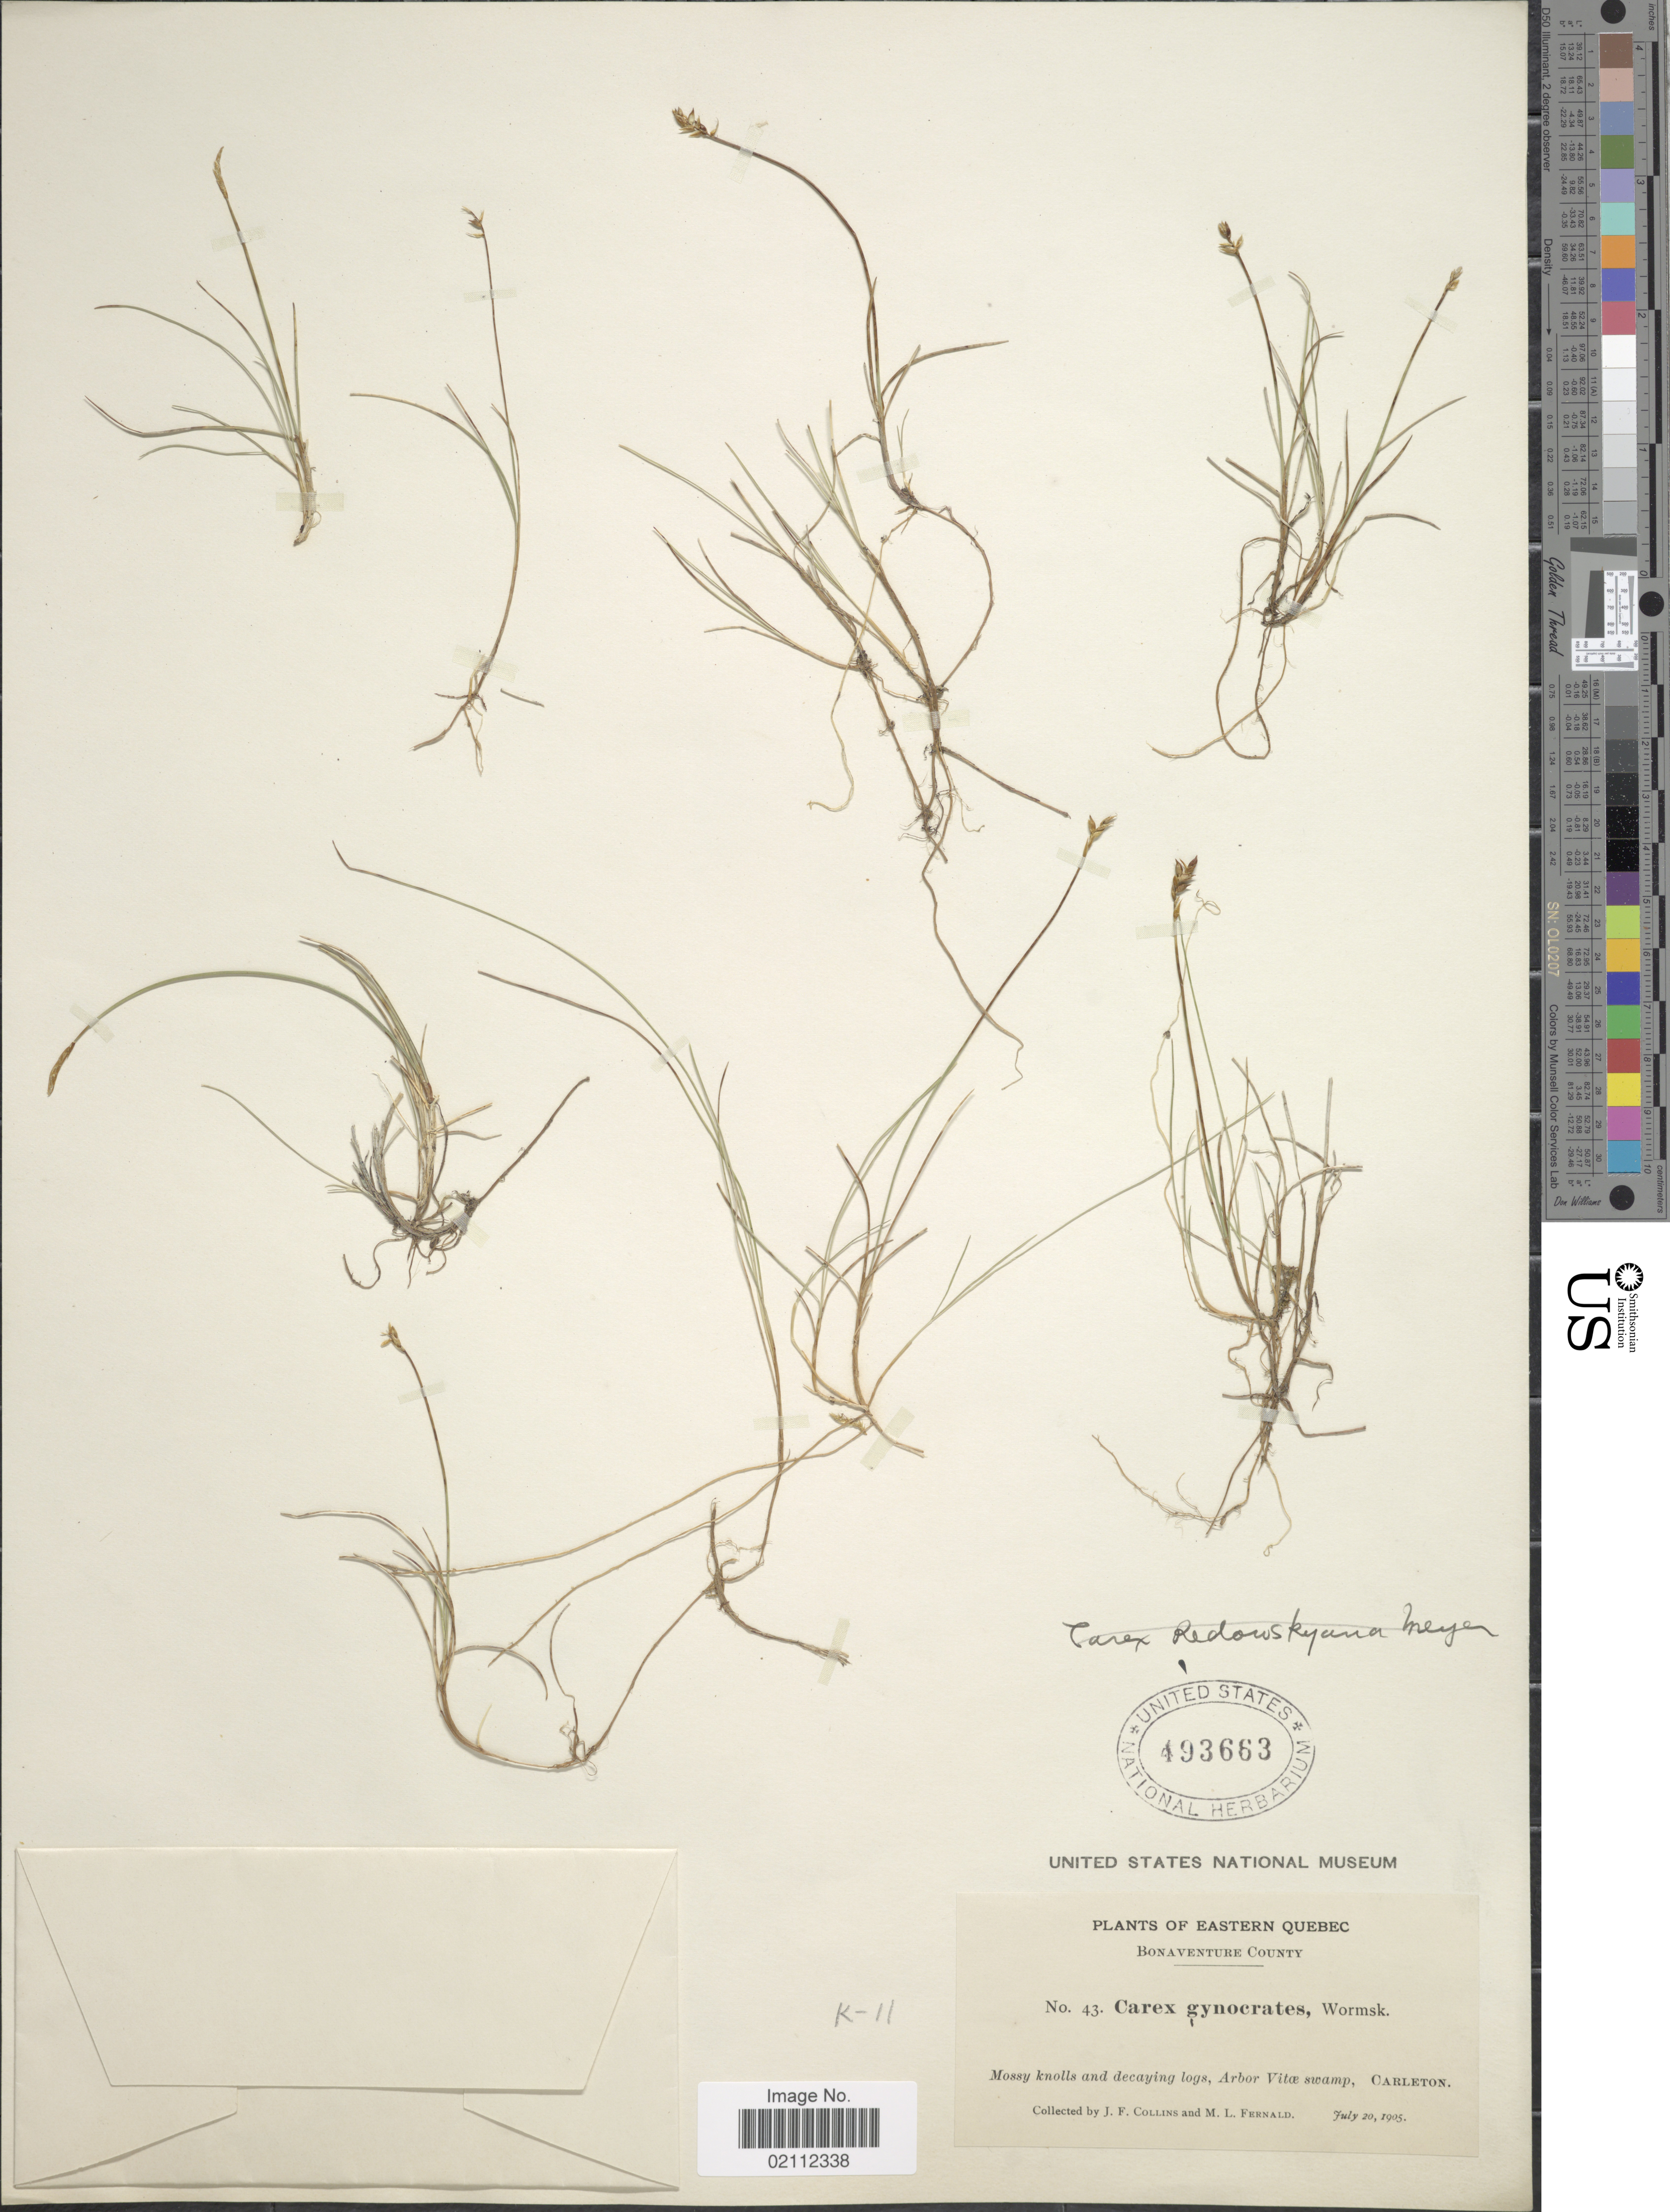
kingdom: Plantae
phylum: Tracheophyta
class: Liliopsida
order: Poales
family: Cyperaceae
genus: Carex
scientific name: Carex nardina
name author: (Hornem.) Fr.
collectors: J. Collins & M. L. Fernald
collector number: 43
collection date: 1905-07-20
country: Canada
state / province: Quebec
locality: Eastern Quebec. Bonaventure County. Arbor Vitoe swamp, Carleton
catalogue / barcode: US 493663